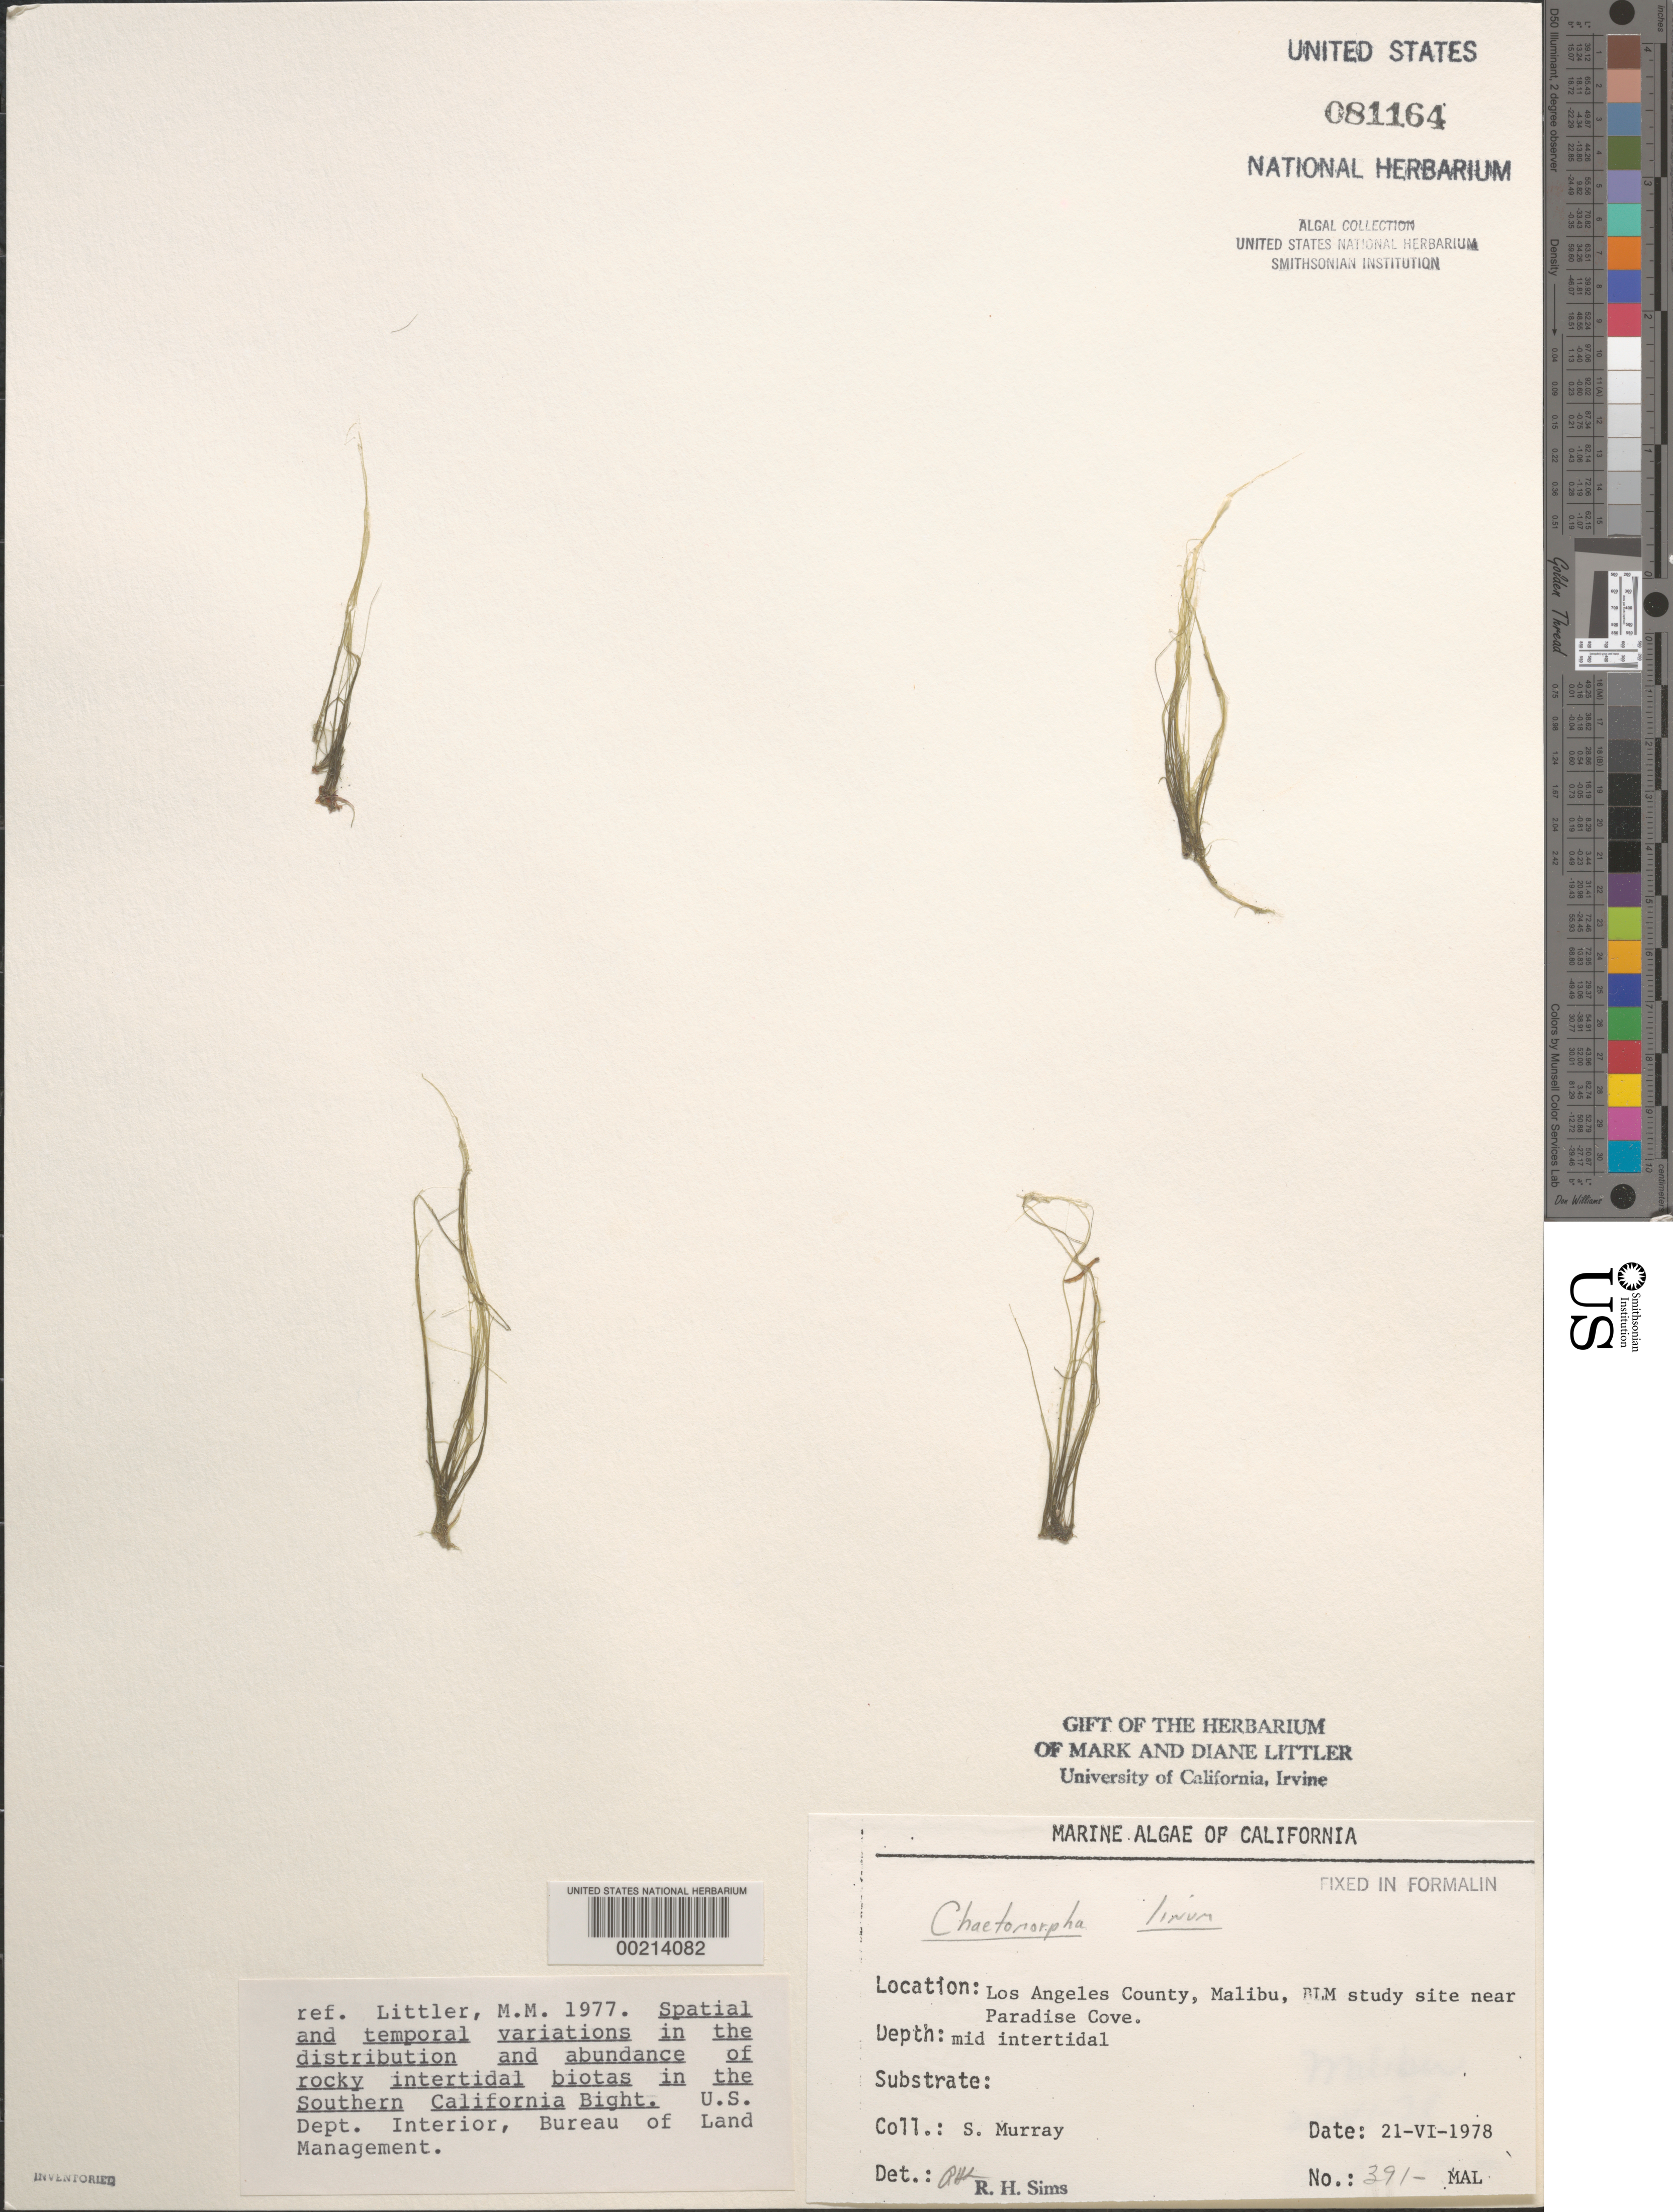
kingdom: Plantae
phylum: Chlorophyta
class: Ulvophyceae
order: Cladophorales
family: Cladophoraceae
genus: Chaetomorpha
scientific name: Chaetomorpha linum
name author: (O.F. Muell.) Kütz.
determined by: Sims, Robert H.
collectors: S. N. Murray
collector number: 391-MAL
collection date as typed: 21 Jun 1978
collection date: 1978-06-21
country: United States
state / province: California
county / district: Los Angeles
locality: Malibu, near Paradise Cove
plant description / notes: BLM-SOCALBIGHT Rocky Intertidal Survey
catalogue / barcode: US 81164